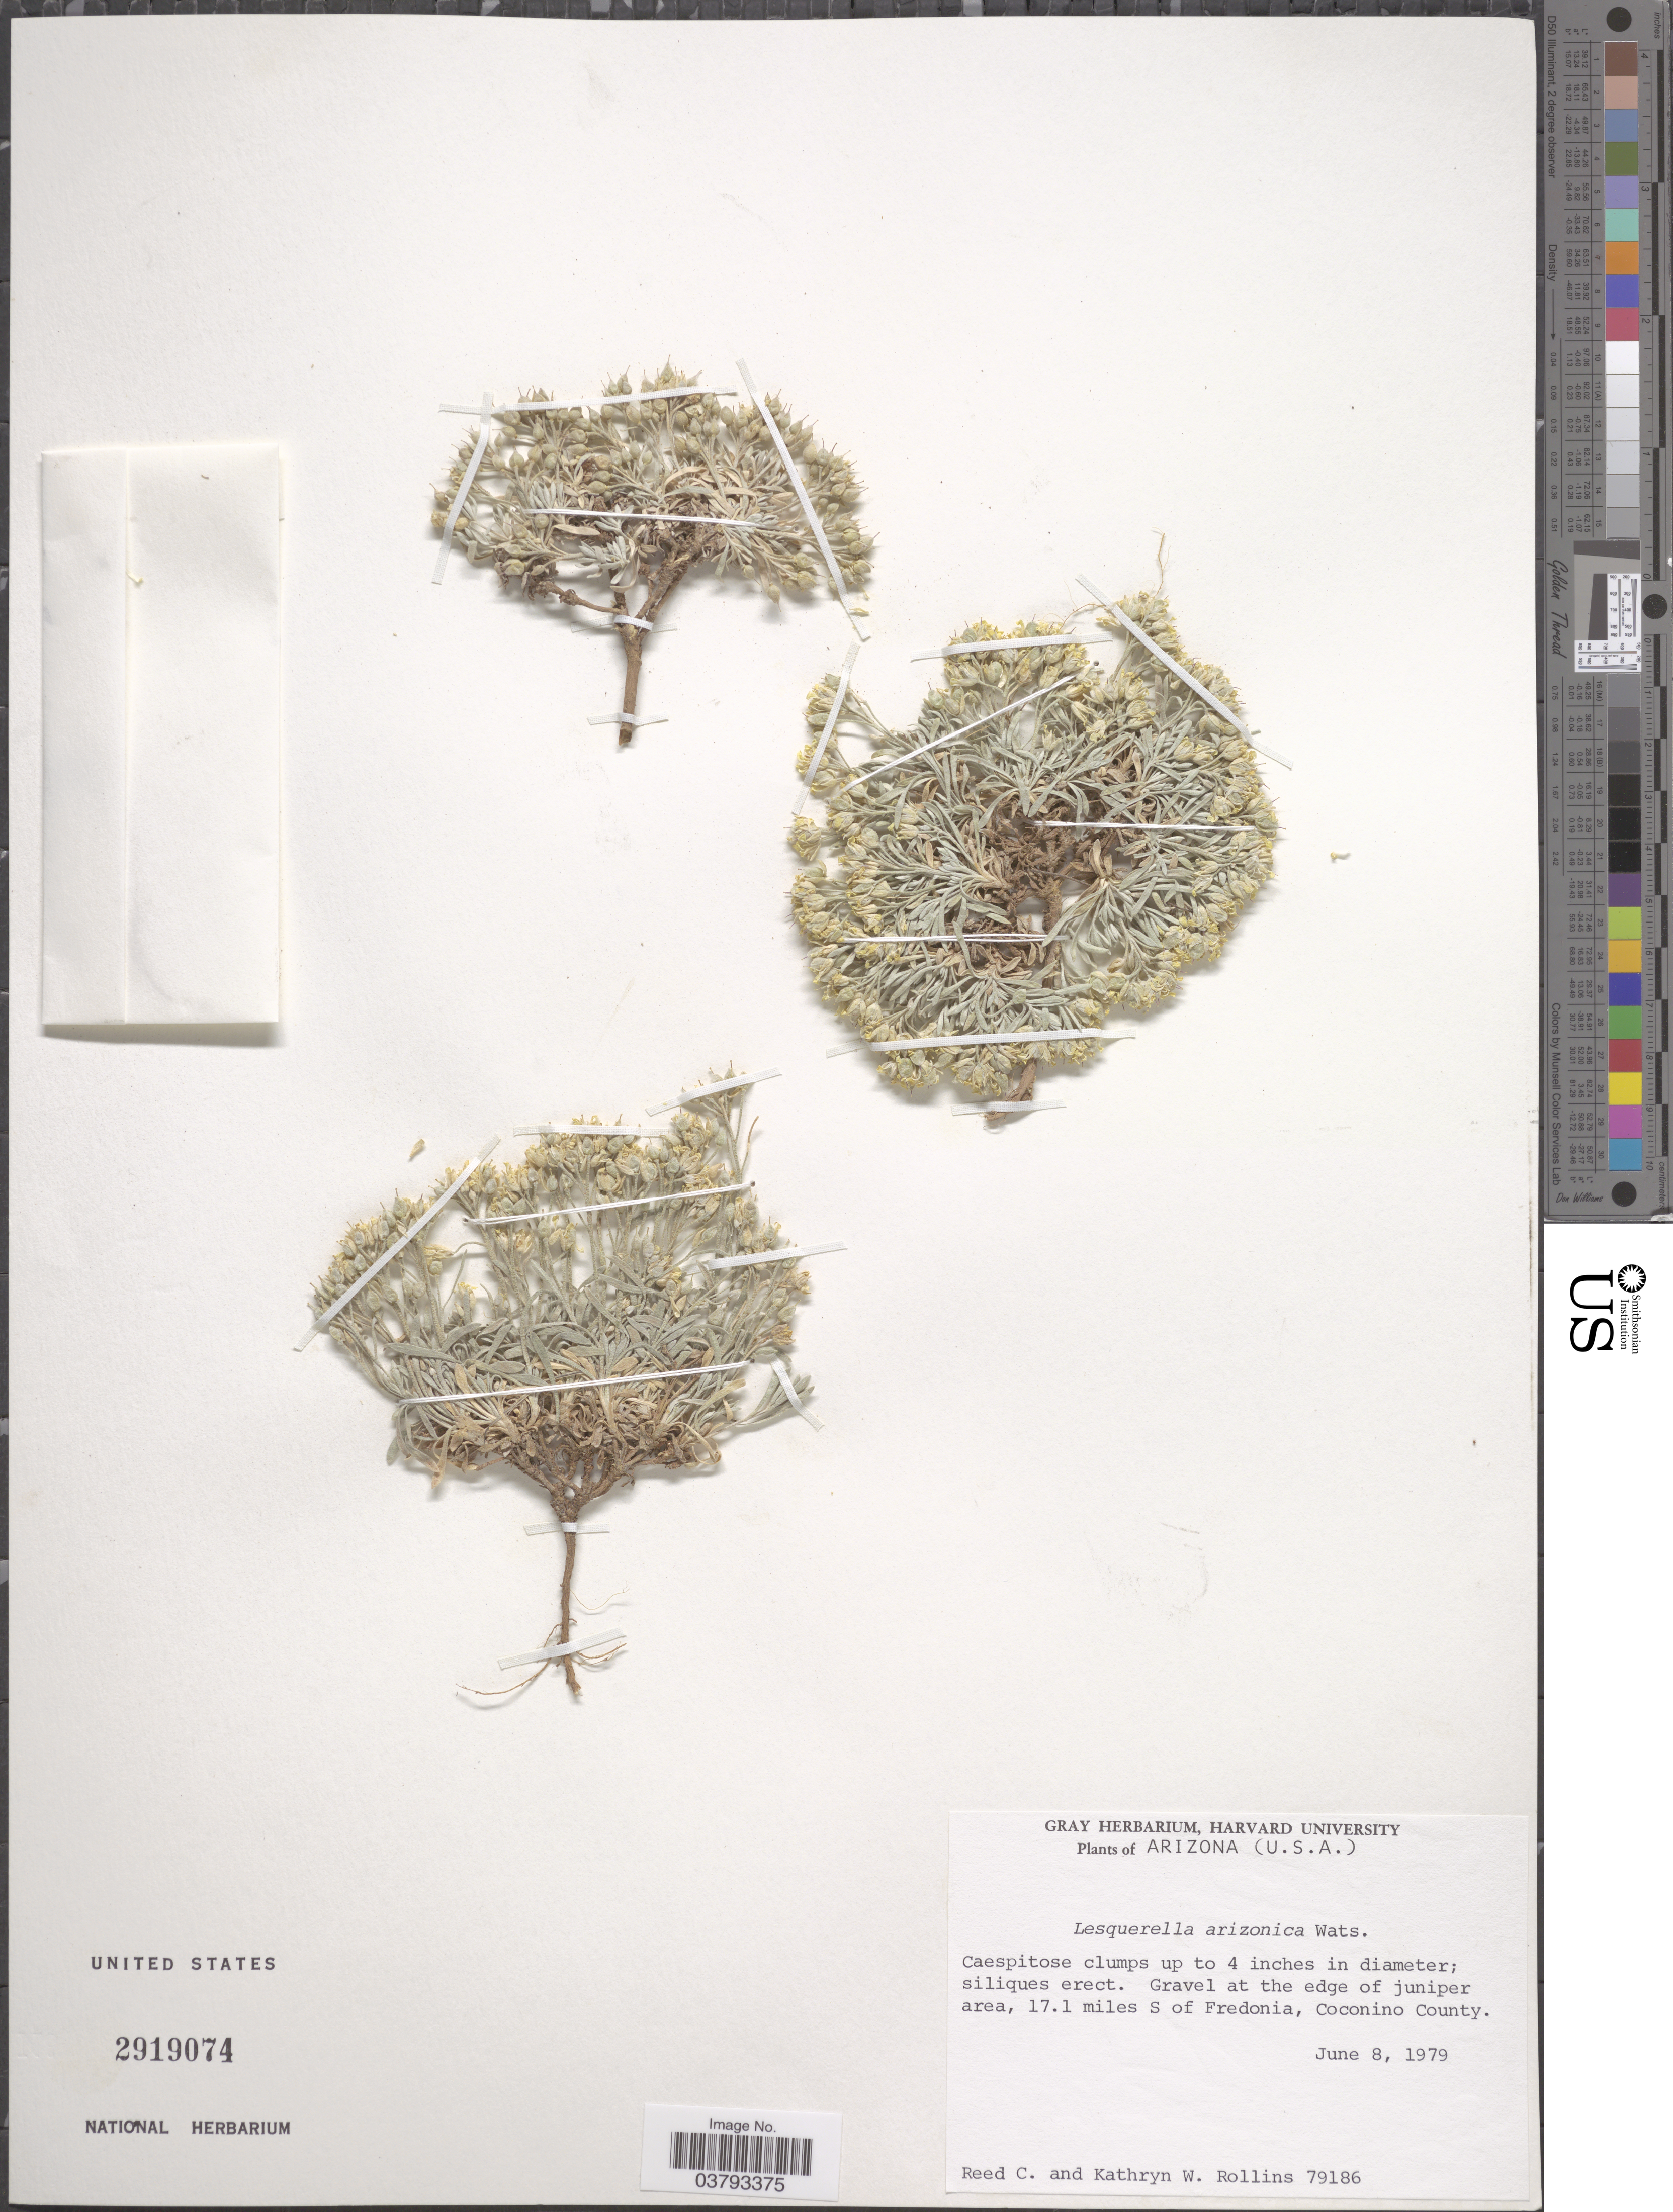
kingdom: Plantae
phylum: Tracheophyta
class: Magnoliopsida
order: Brassicales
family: Brassicaceae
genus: Lesquerella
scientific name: Lesquerella arizonica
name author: S. Watson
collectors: R. C. Rollins & K. W. Rollins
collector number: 79186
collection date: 1979-06-08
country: United States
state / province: Arizona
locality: Gravel at the edge of juniper area, 17.1 miles S of Fredonia, Coconino County.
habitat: gravel at the edge of juniper area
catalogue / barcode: US 2919074